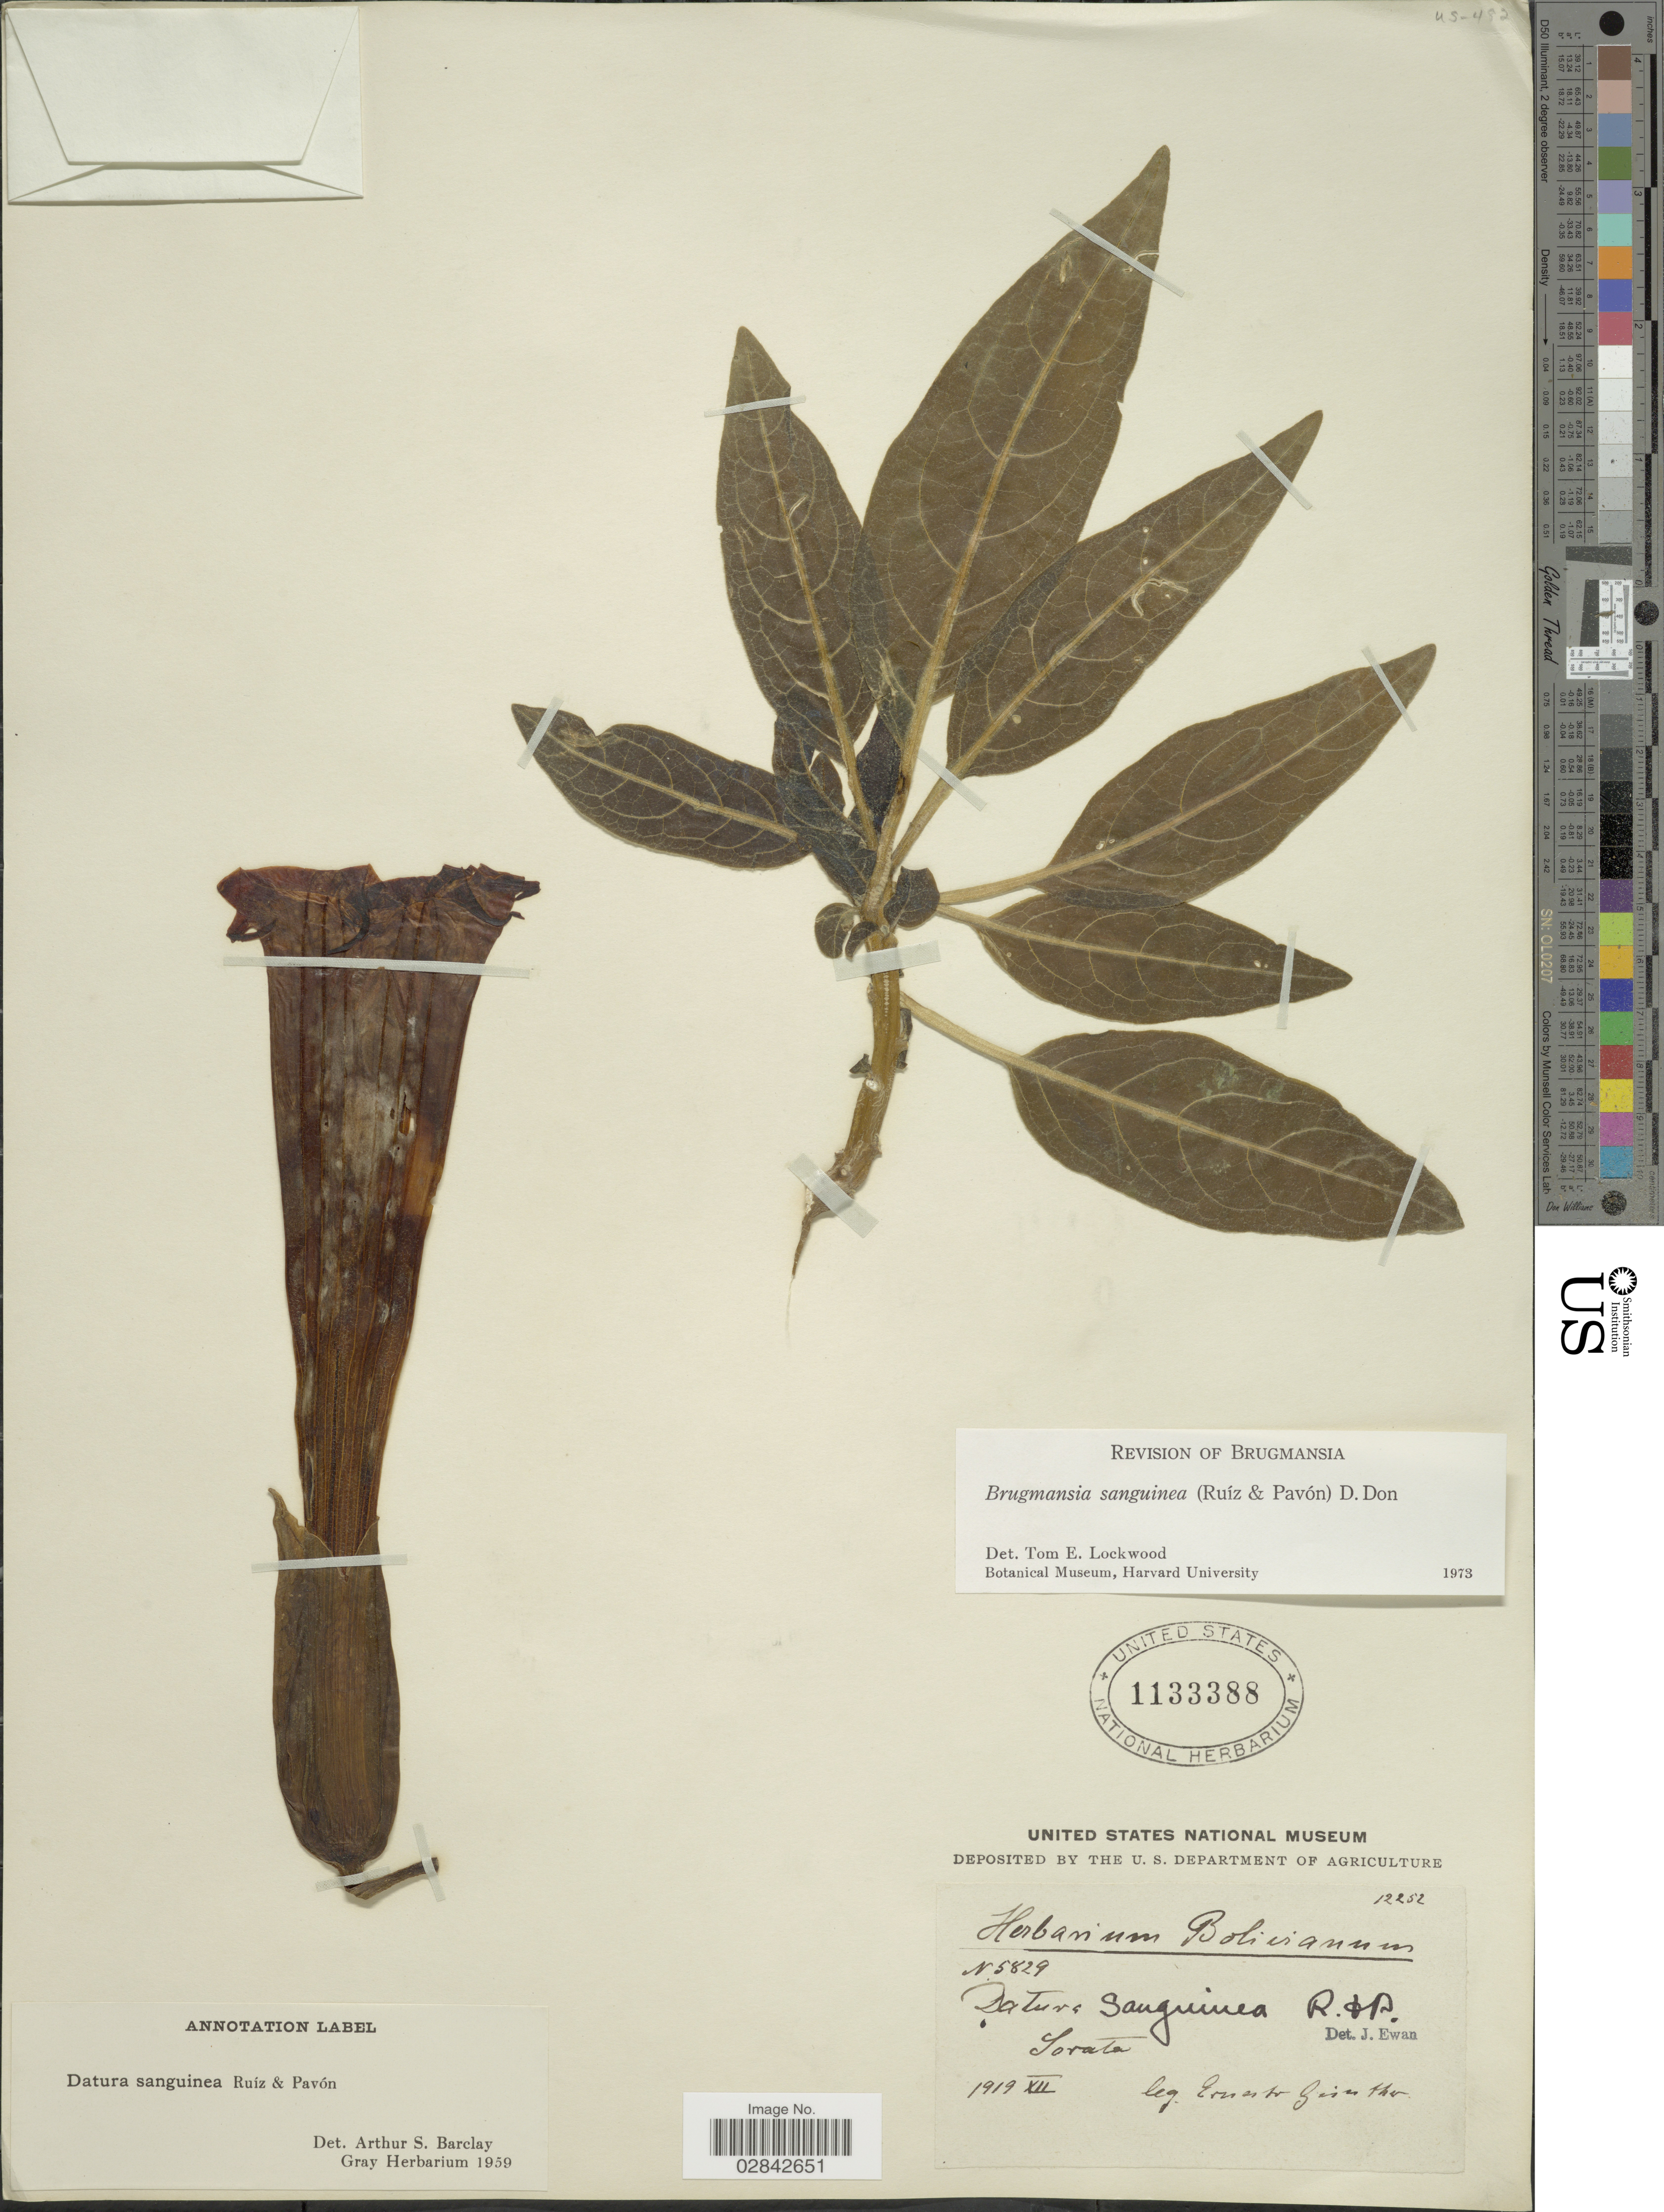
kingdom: Plantae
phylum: Tracheophyta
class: Magnoliopsida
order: Solanales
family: Solanaceae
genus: Brugmansia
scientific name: Brugmansia sanguinea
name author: (Ruiz & Pav.) D. Don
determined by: Lockwood, T. E.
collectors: E. Grinther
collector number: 5829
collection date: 1919-12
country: Bolivia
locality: Sorata.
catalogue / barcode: US 1133388